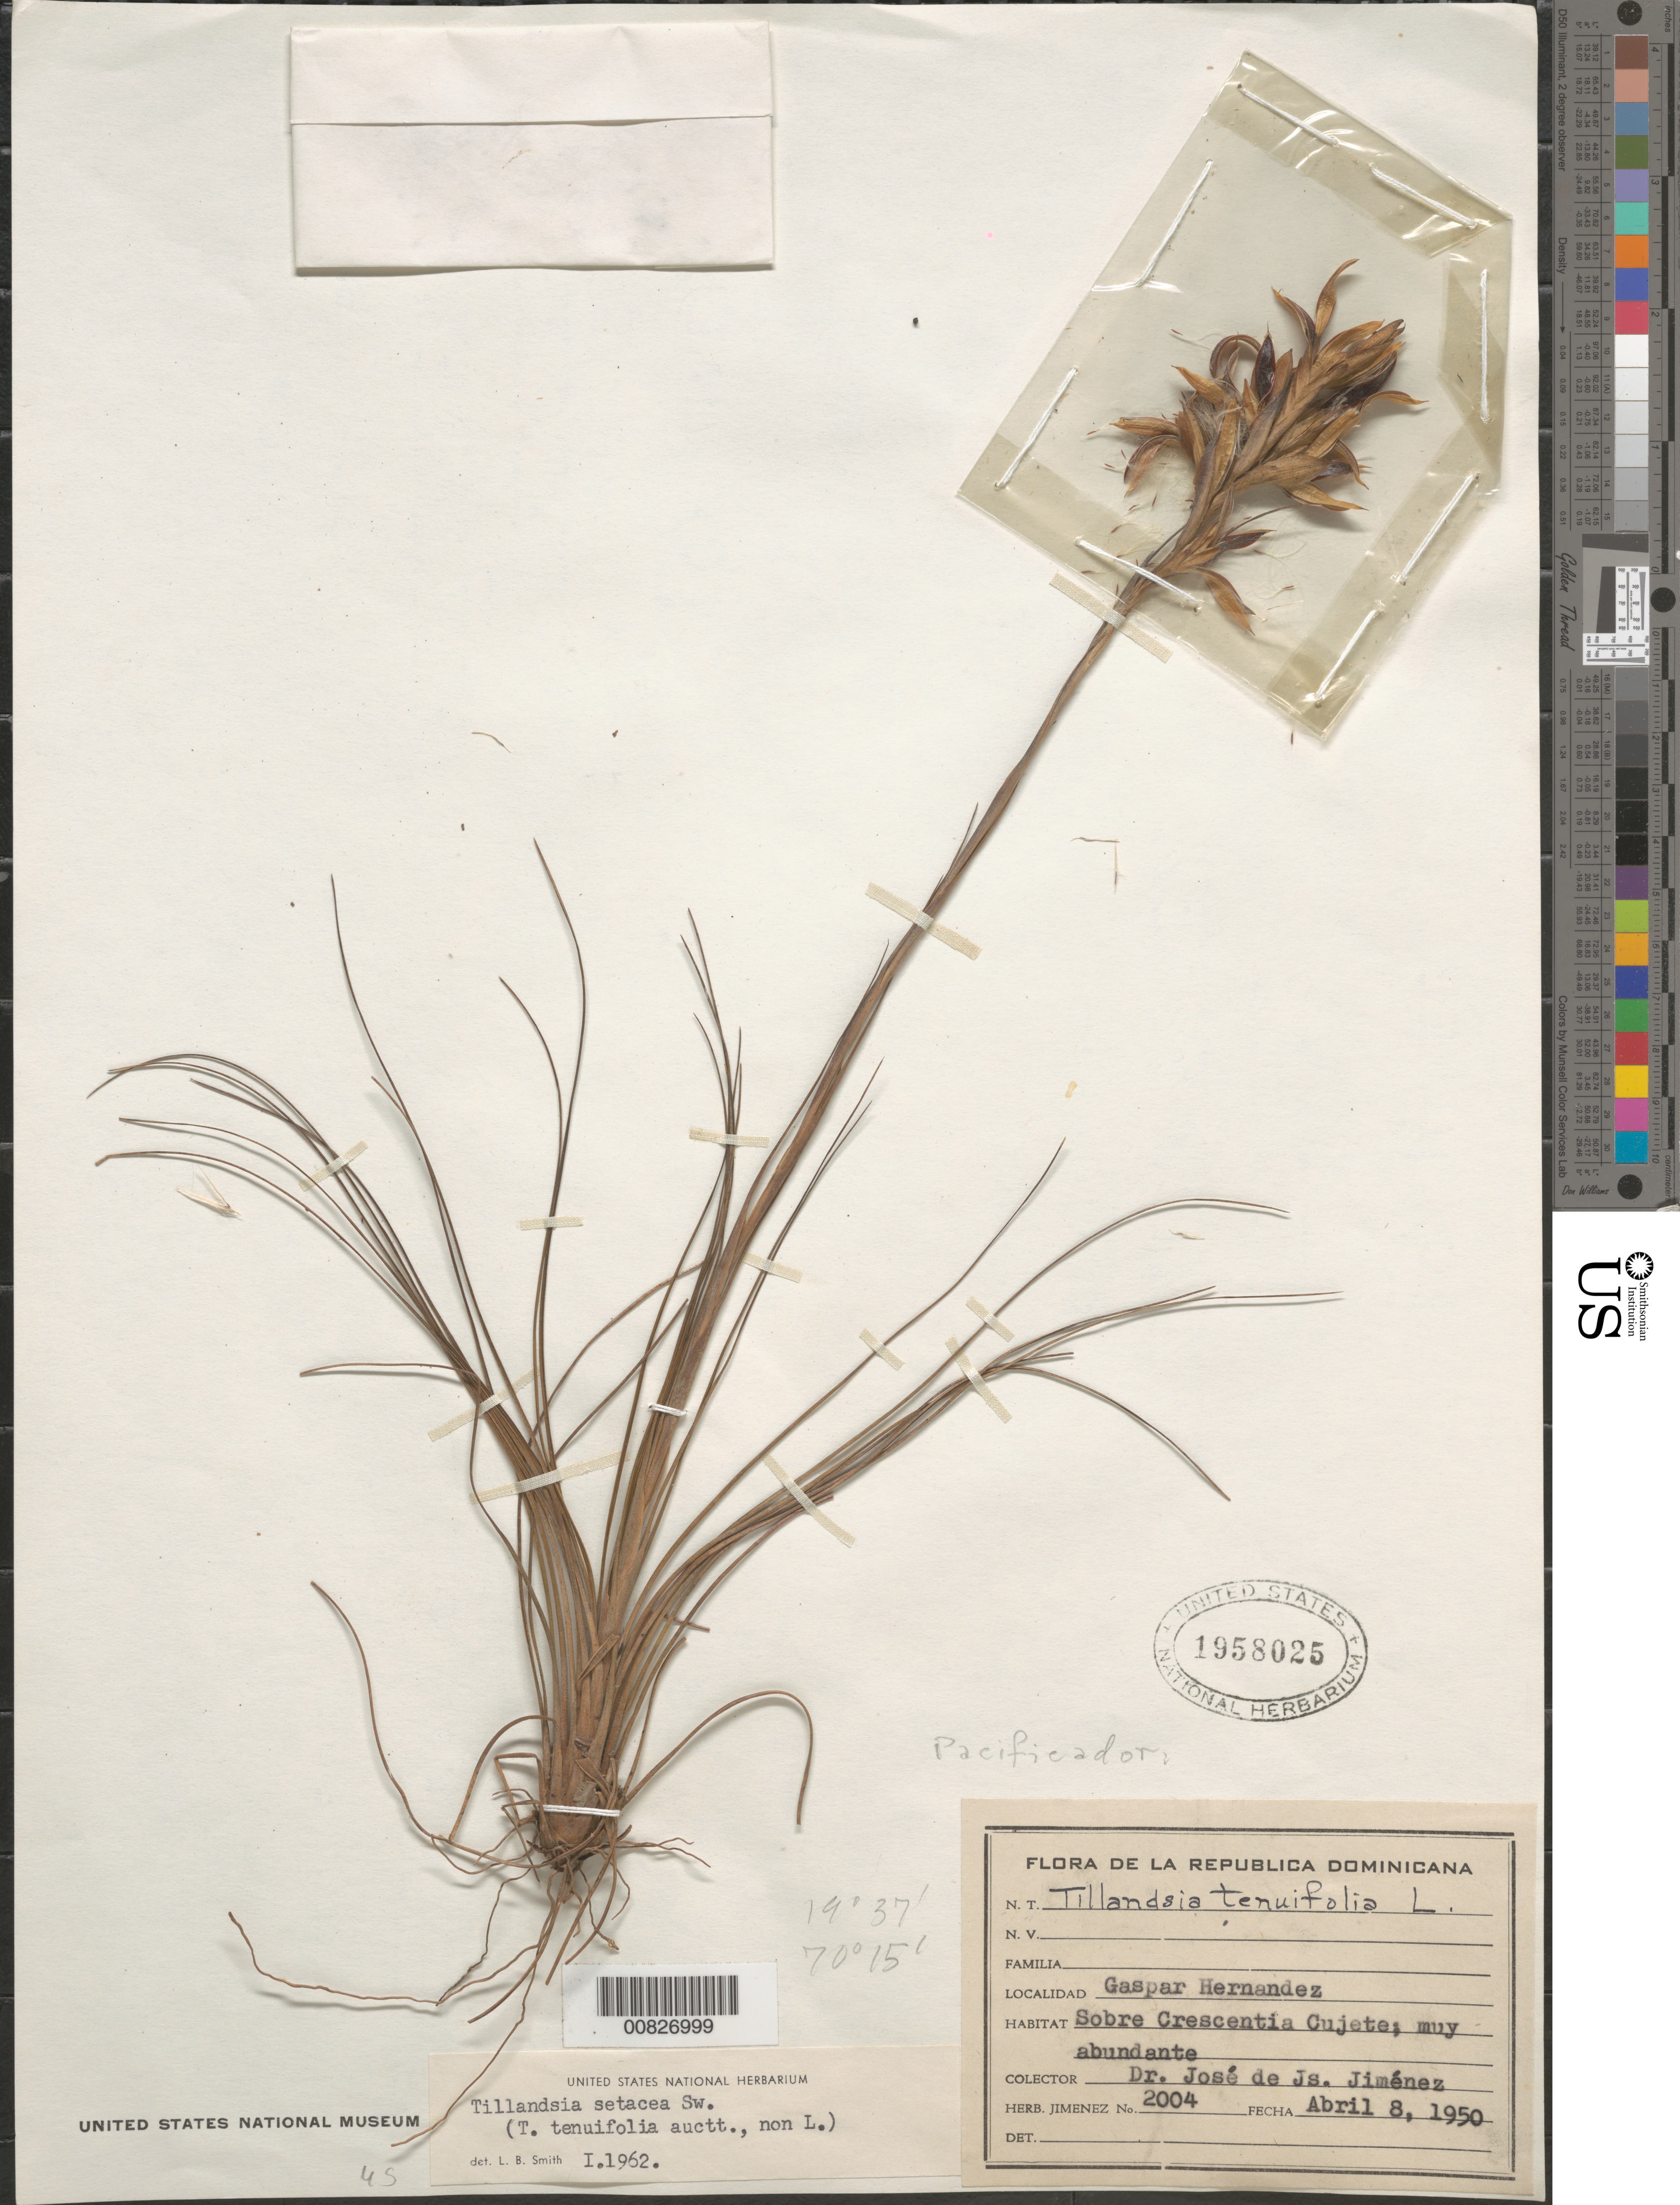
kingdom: Plantae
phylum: Tracheophyta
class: Liliopsida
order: Poales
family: Bromeliaceae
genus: Tillandsia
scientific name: Tillandsia setacea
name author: Sw.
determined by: Smith, Lyman B., (US), NMNH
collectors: J. J. Jiménez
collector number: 2004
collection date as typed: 08 Apr 1950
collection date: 1950-04-08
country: Dominican Republic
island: Hispaniola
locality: Gaspar Hernandez.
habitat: Sobre Crescentia cujete.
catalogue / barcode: US 1958025